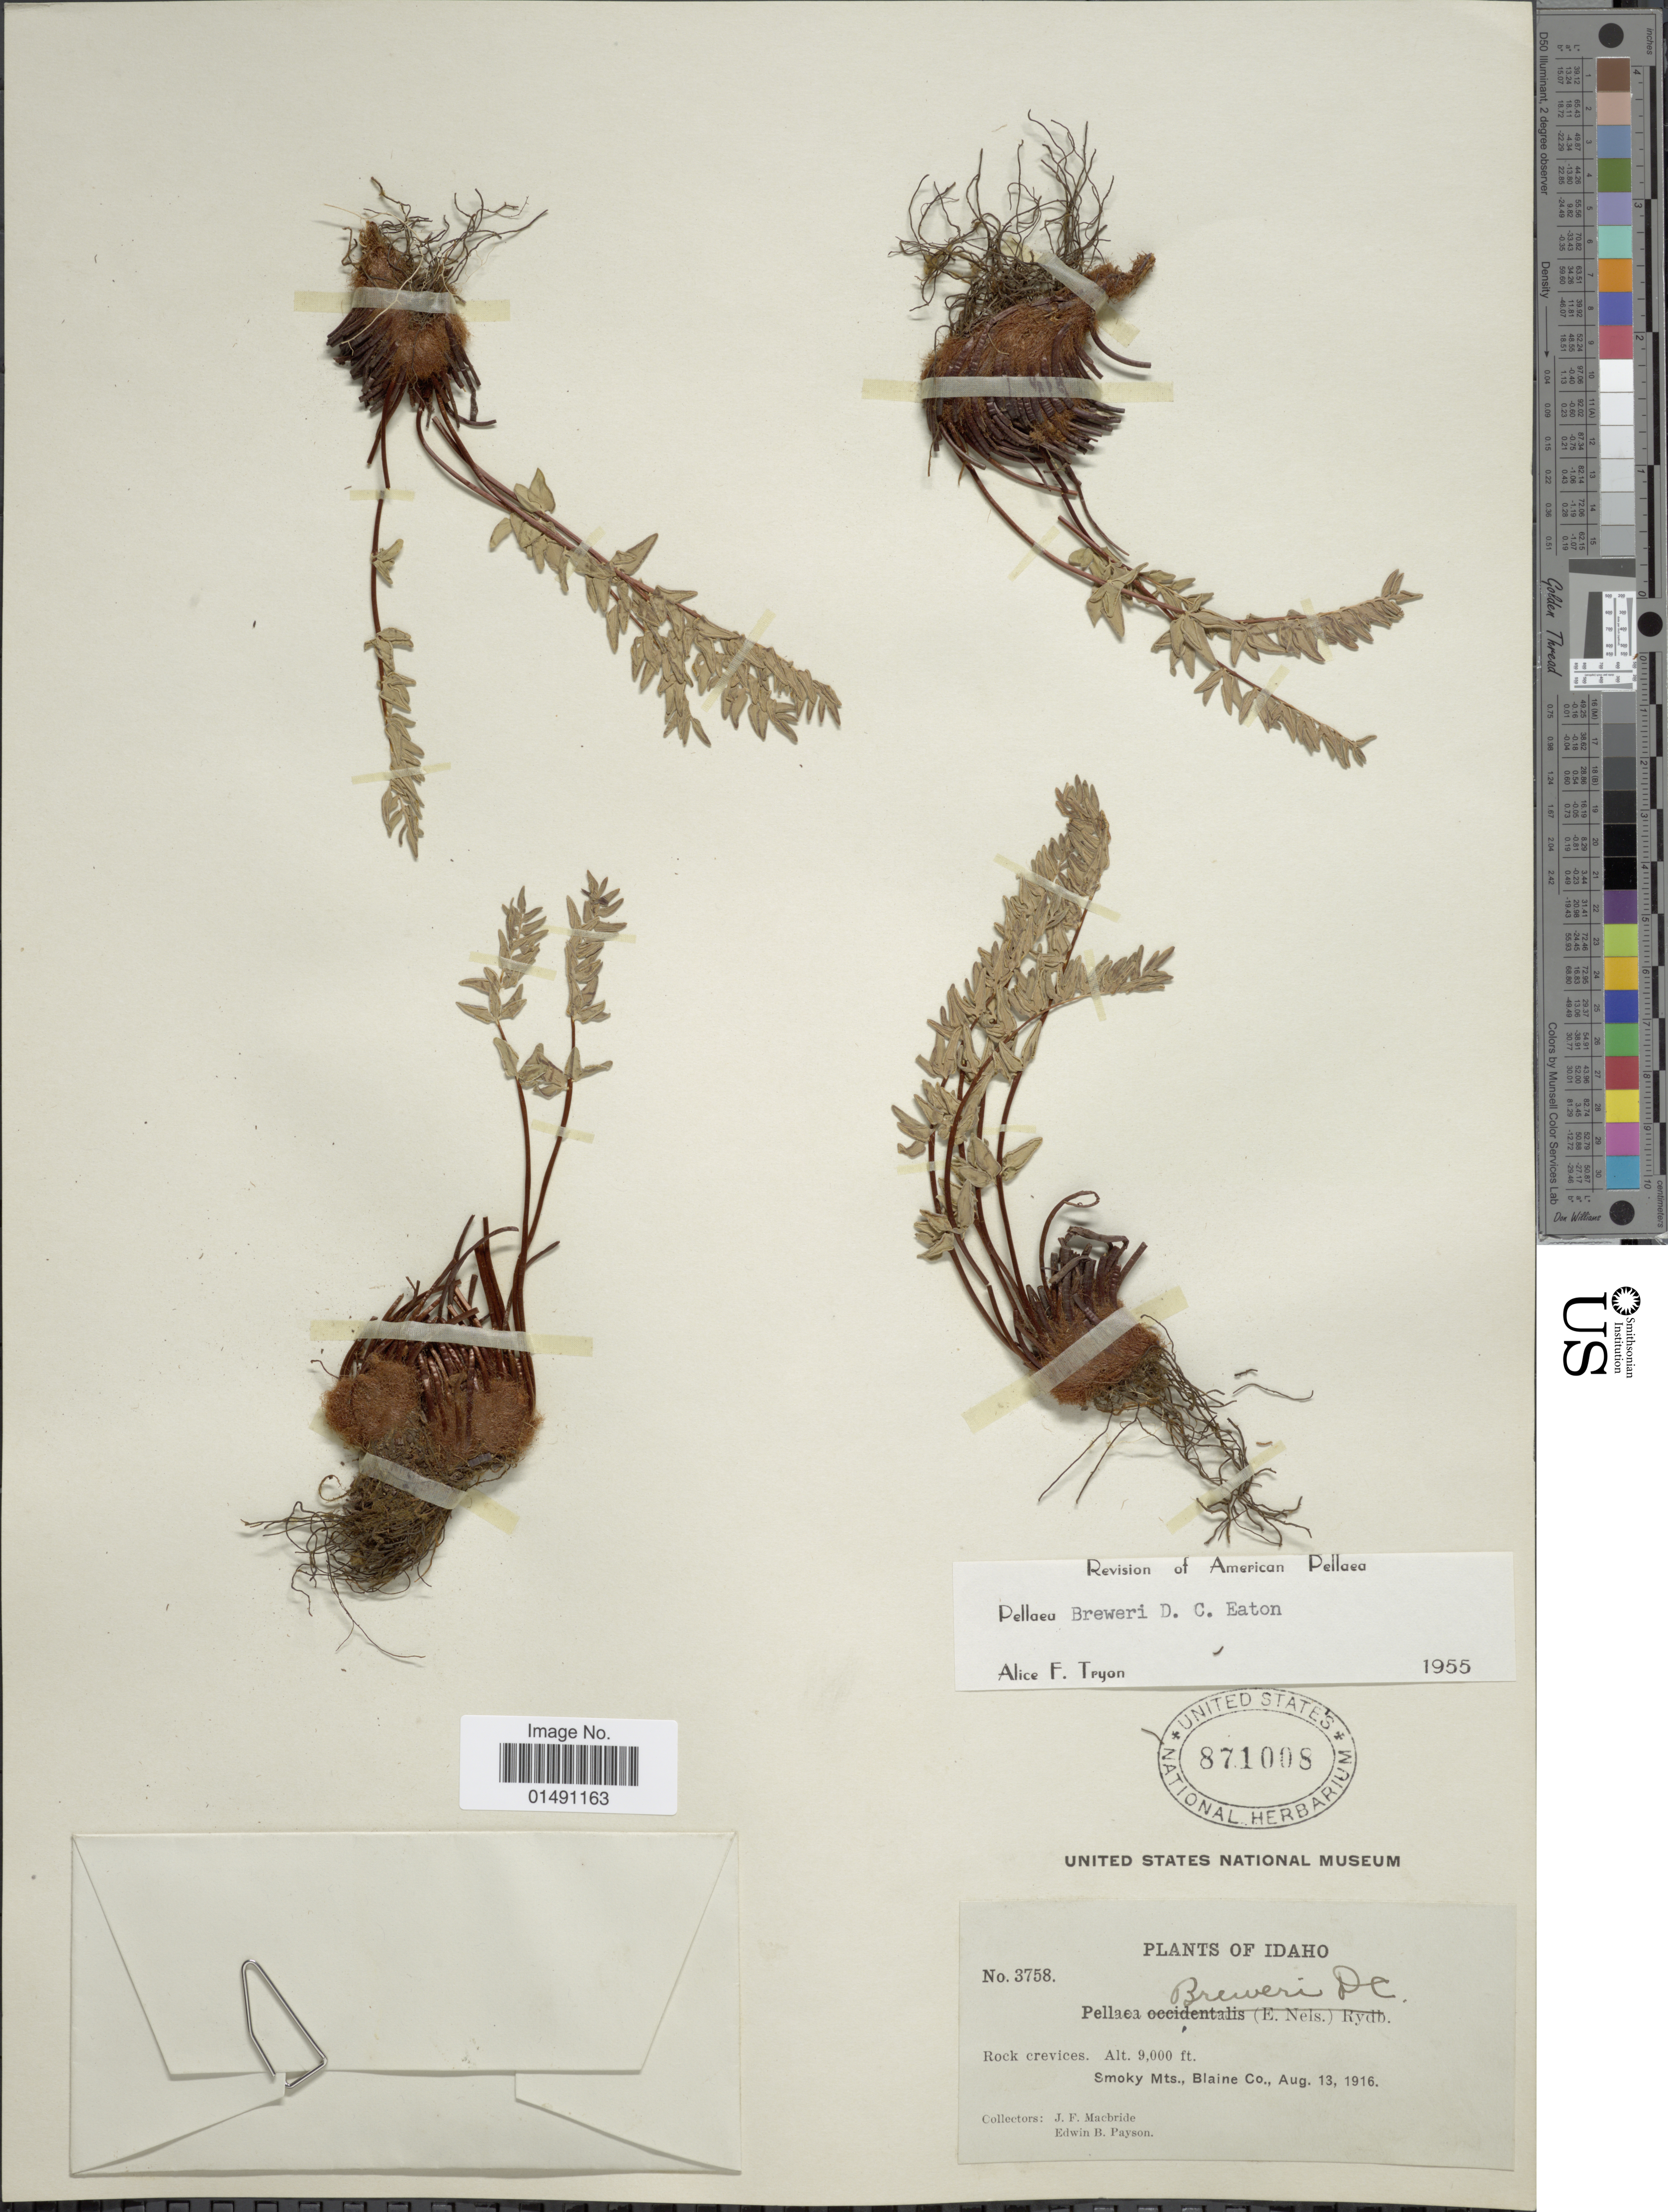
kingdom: Plantae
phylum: Tracheophyta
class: Polypodiopsida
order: Polypodiales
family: Pteridaceae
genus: Pellaea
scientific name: Pellaea breweri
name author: D.C. Eaton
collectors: J. F. Macbride & E. B. Payson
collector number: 3758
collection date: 1916-08-13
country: United States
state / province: Idaho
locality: Rock crevices, Smoky Mts., Blaine Co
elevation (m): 2743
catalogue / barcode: US 871008